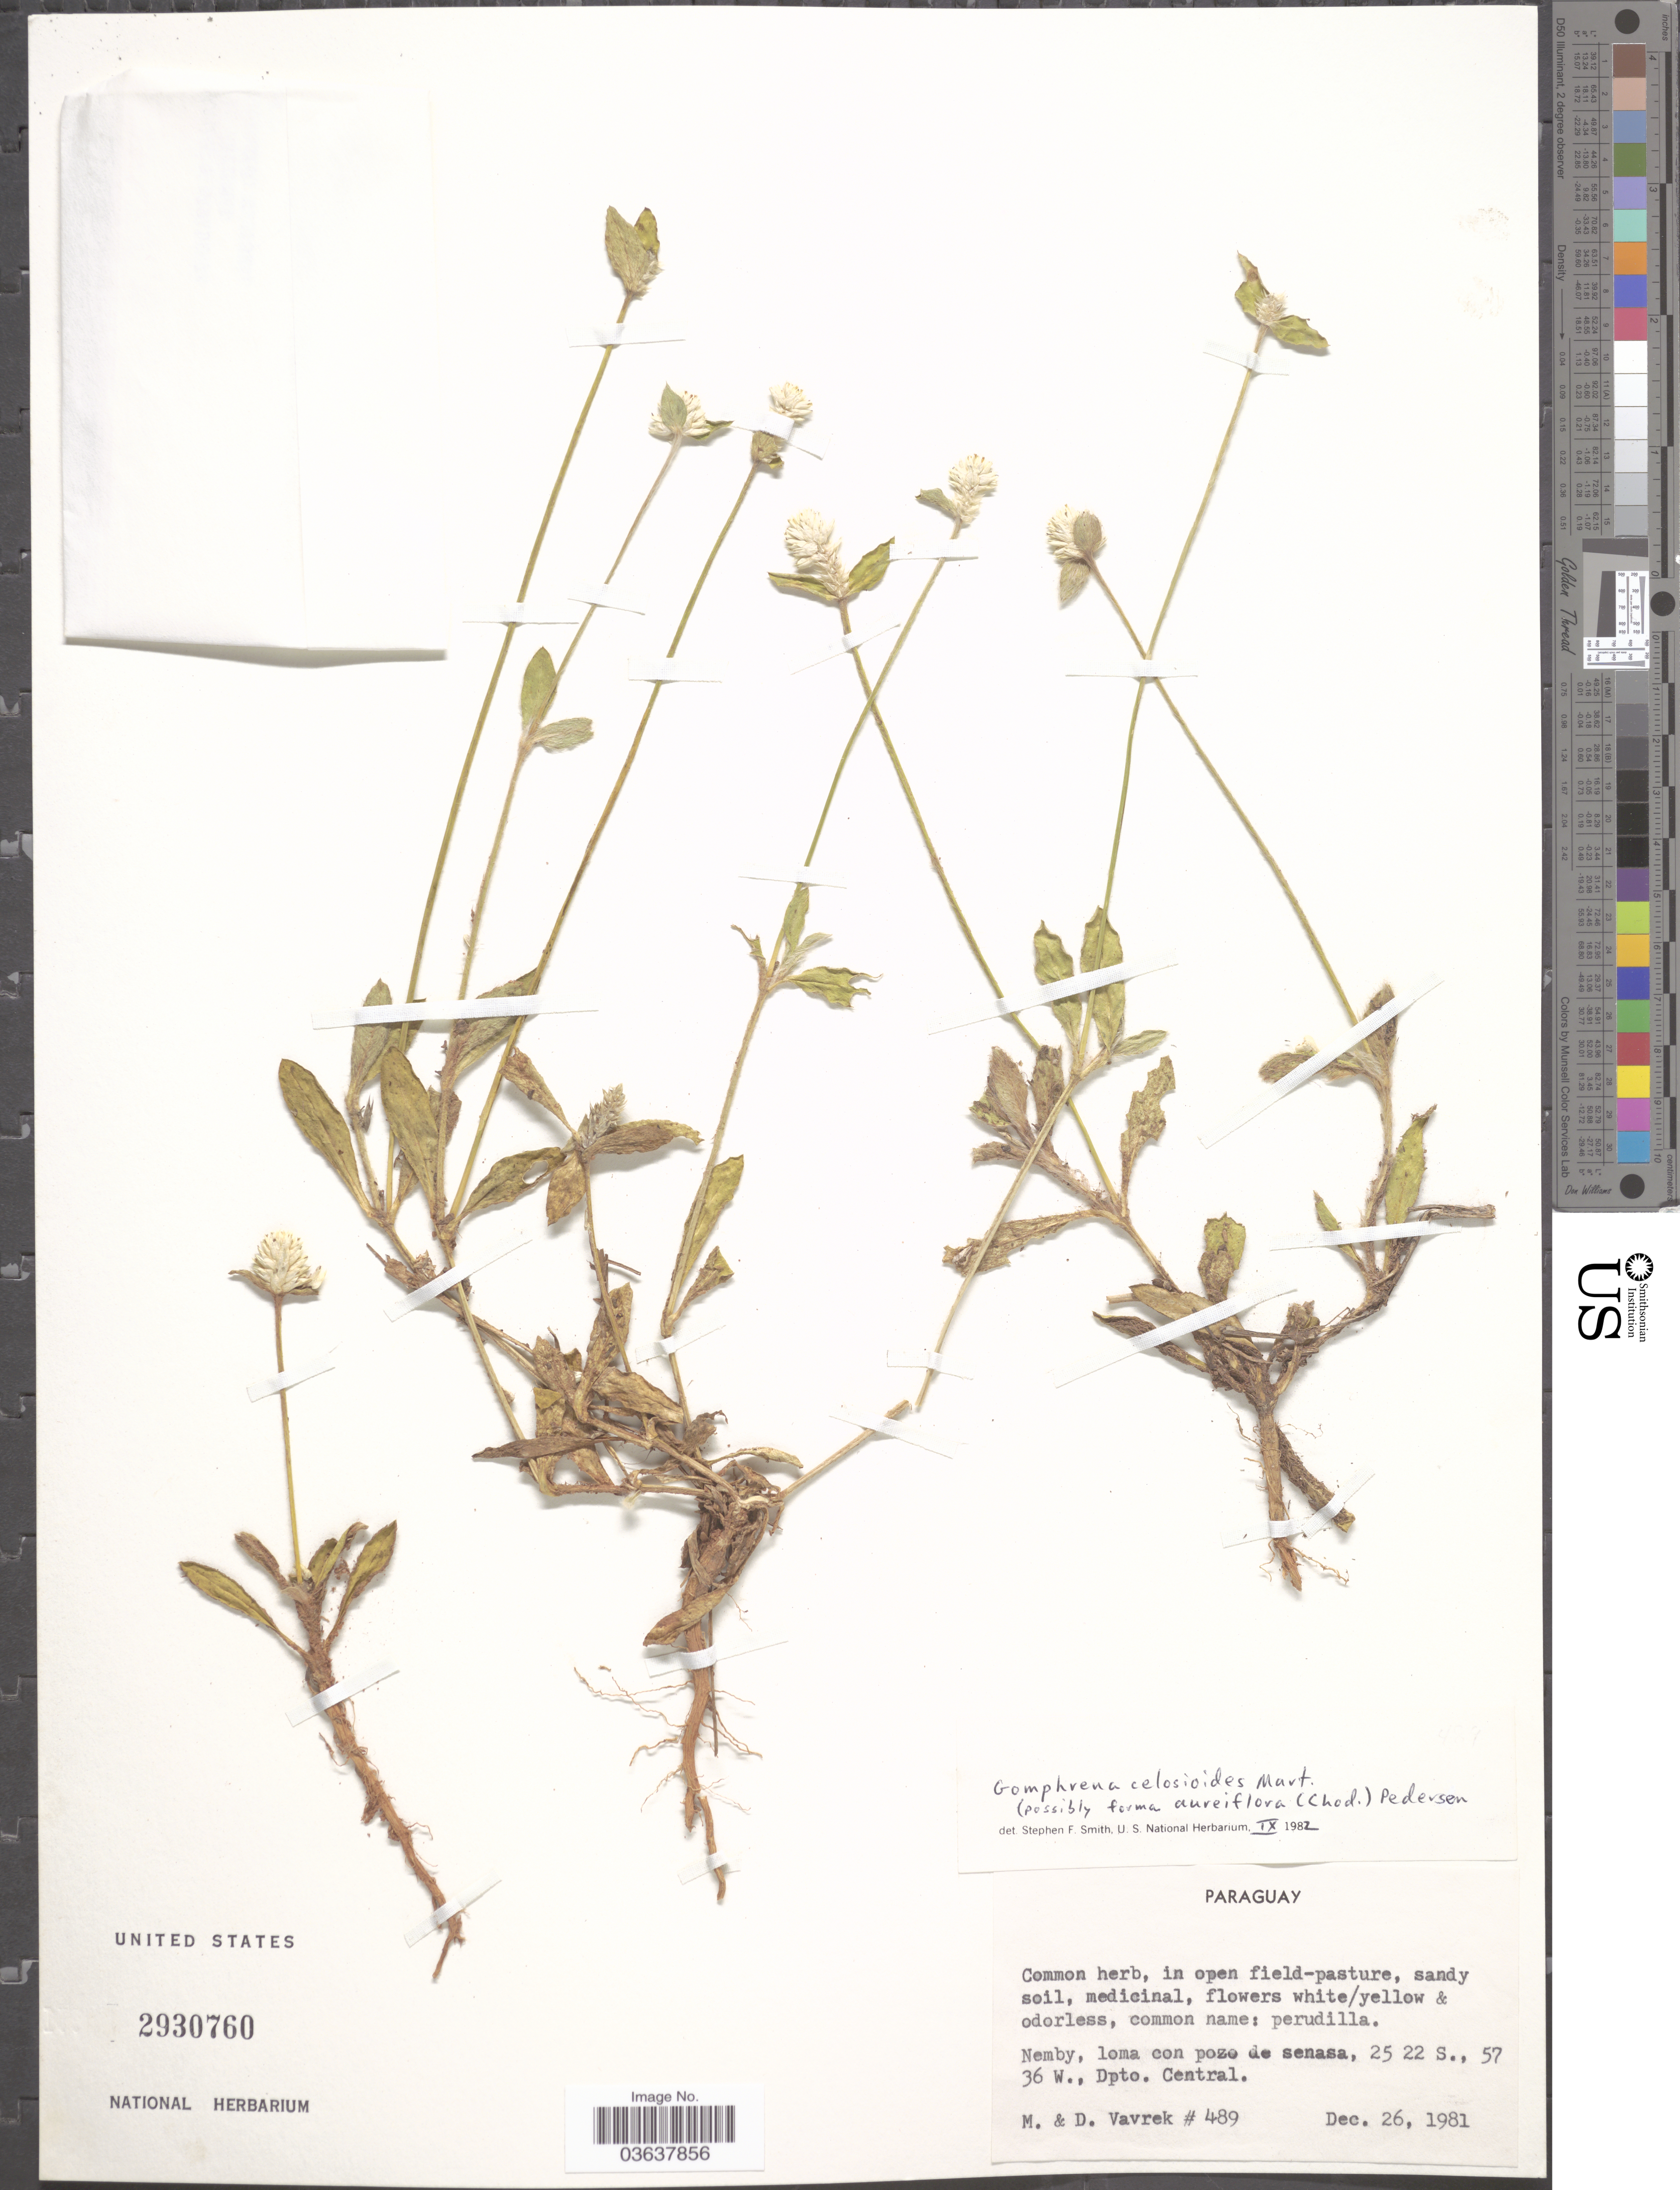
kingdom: Plantae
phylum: Tracheophyta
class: Magnoliopsida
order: Caryophyllales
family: Amaranthaceae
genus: Gomphrena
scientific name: Gomphrena celosioides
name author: Mart.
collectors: M. Vavrek & D. Vavrek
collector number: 489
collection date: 1981-12-26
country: Paraguay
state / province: Central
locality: Nemby, loma con pozo de senasa, Dpto. Central.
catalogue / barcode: US 2930760